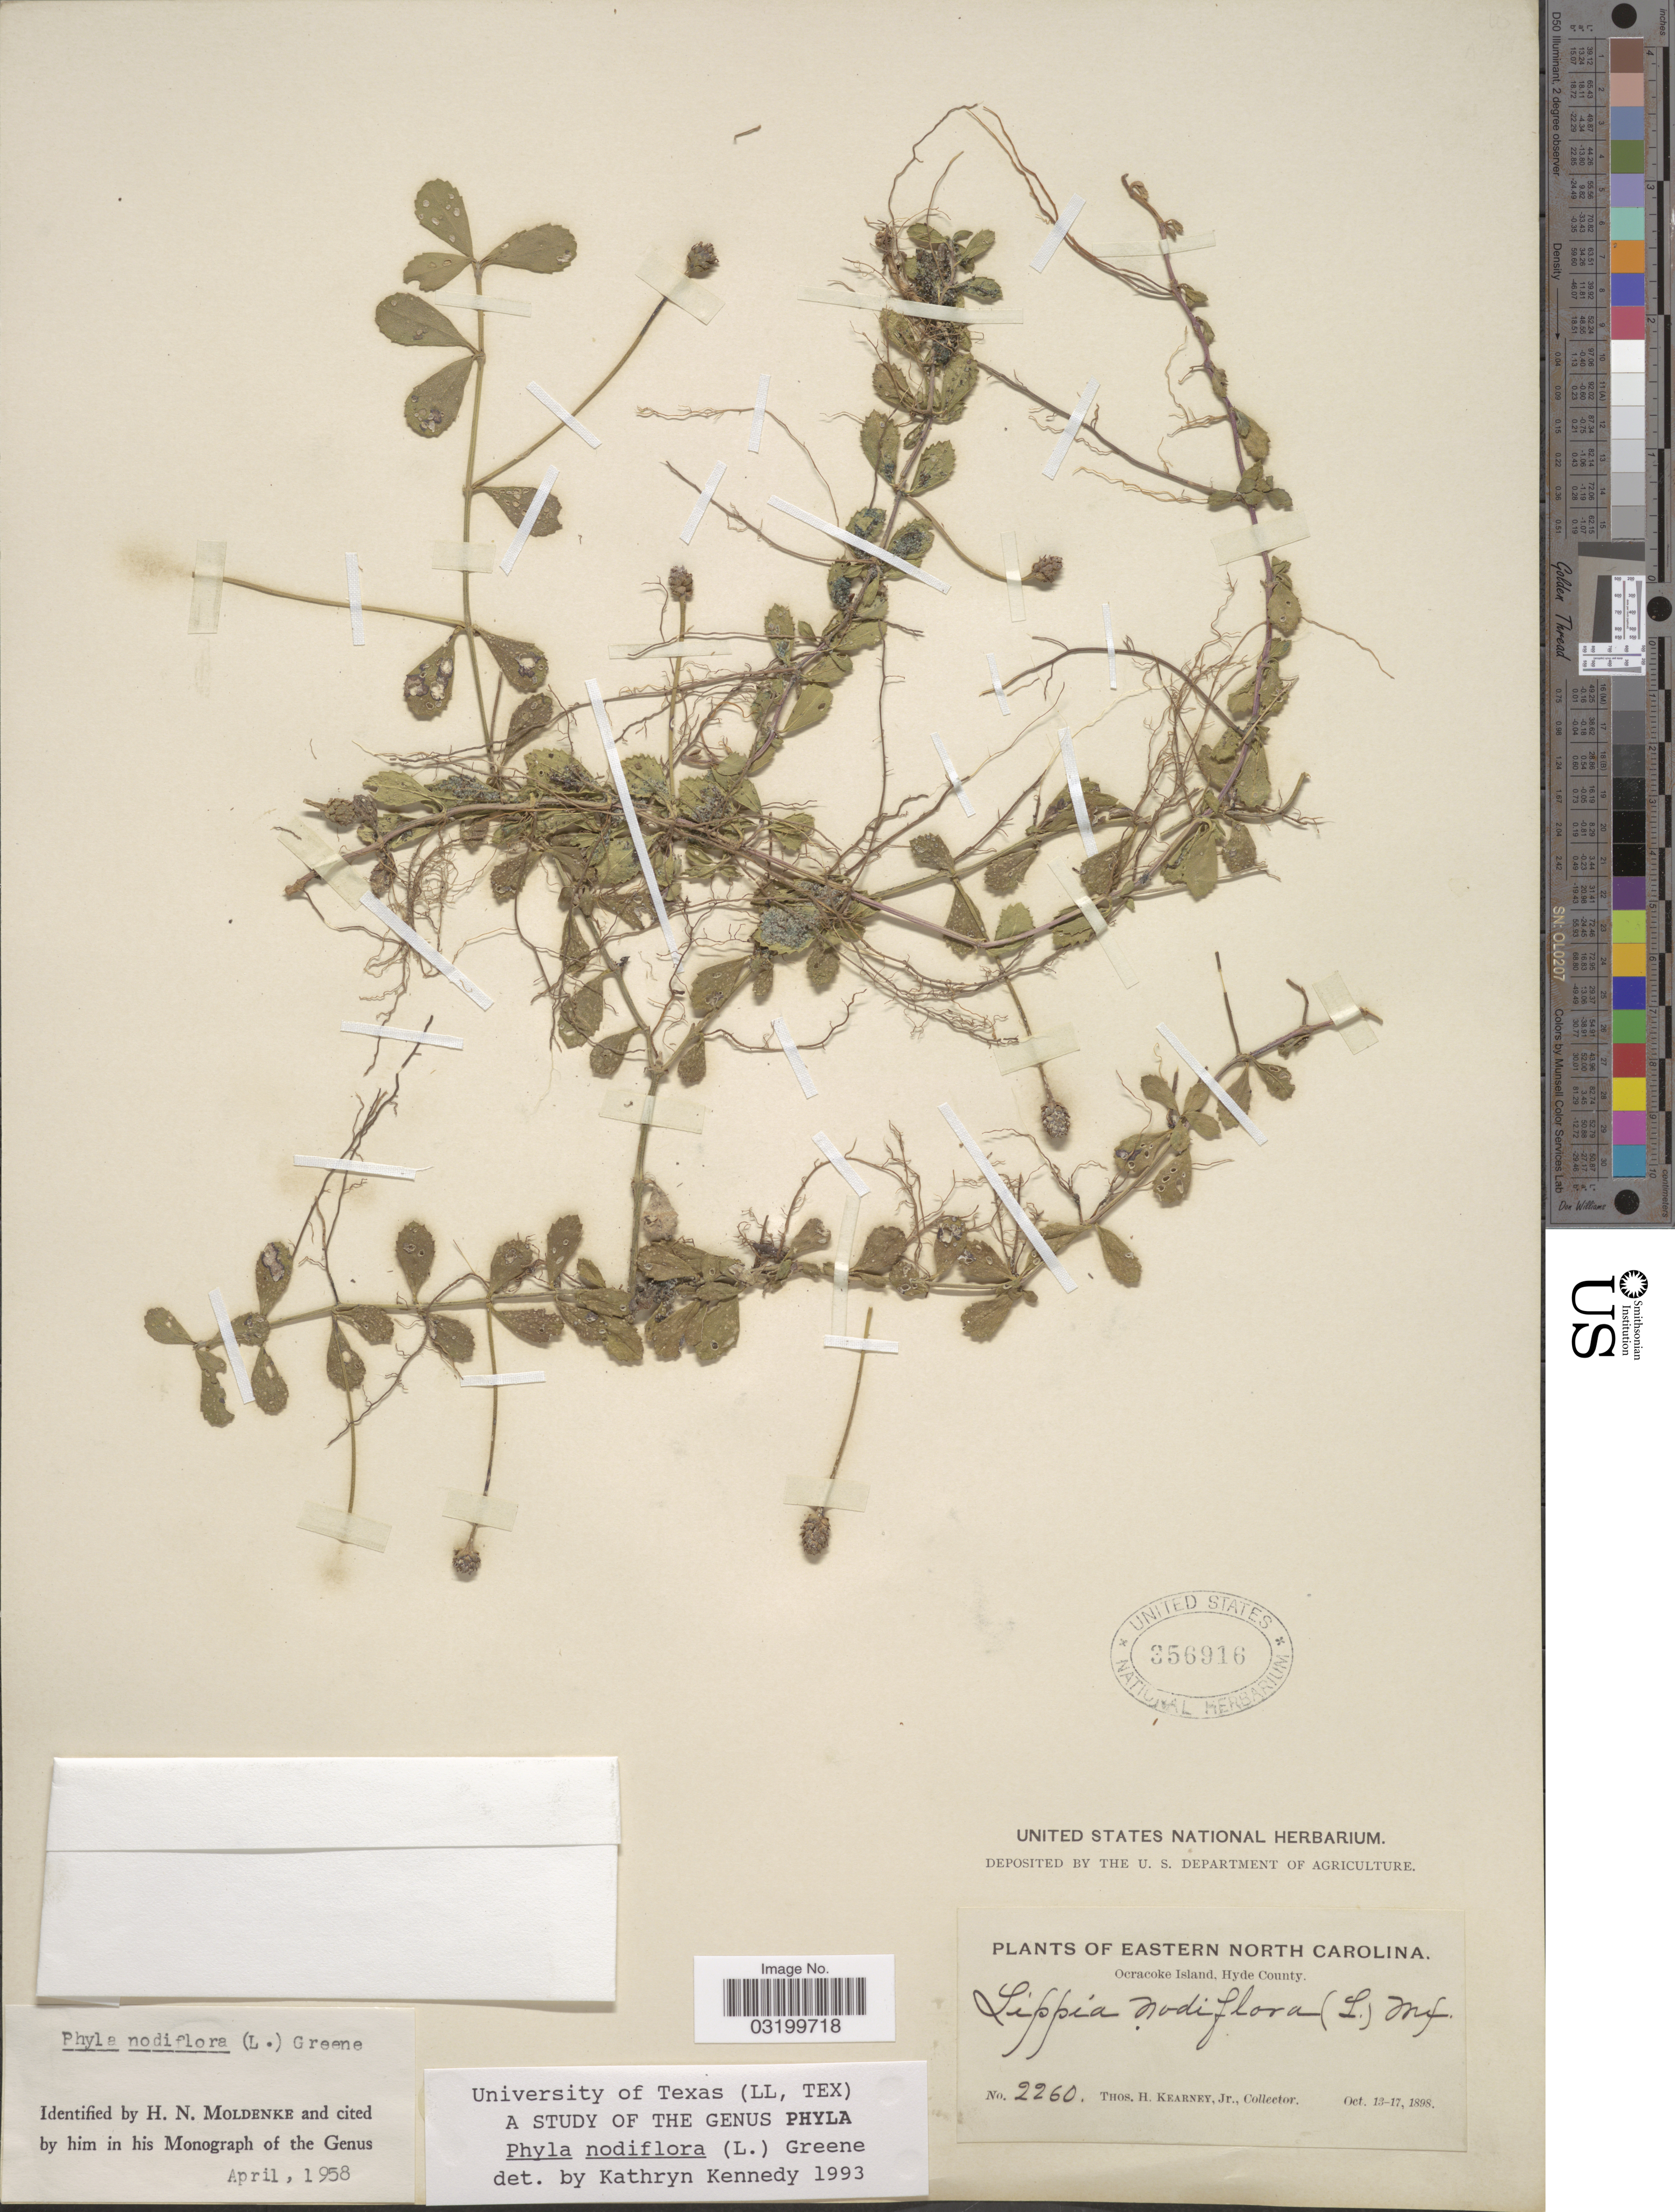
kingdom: Plantae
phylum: Tracheophyta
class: Magnoliopsida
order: Lamiales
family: Verbenaceae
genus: Phyla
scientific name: Phyla nodiflora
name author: (L.) Greene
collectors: T. H. Kearney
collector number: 2260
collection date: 1898-10-13/1898-10-17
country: United States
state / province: North Carolina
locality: Eastern North Carolina. Ocracoke Island, Hyde County.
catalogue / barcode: US 356916